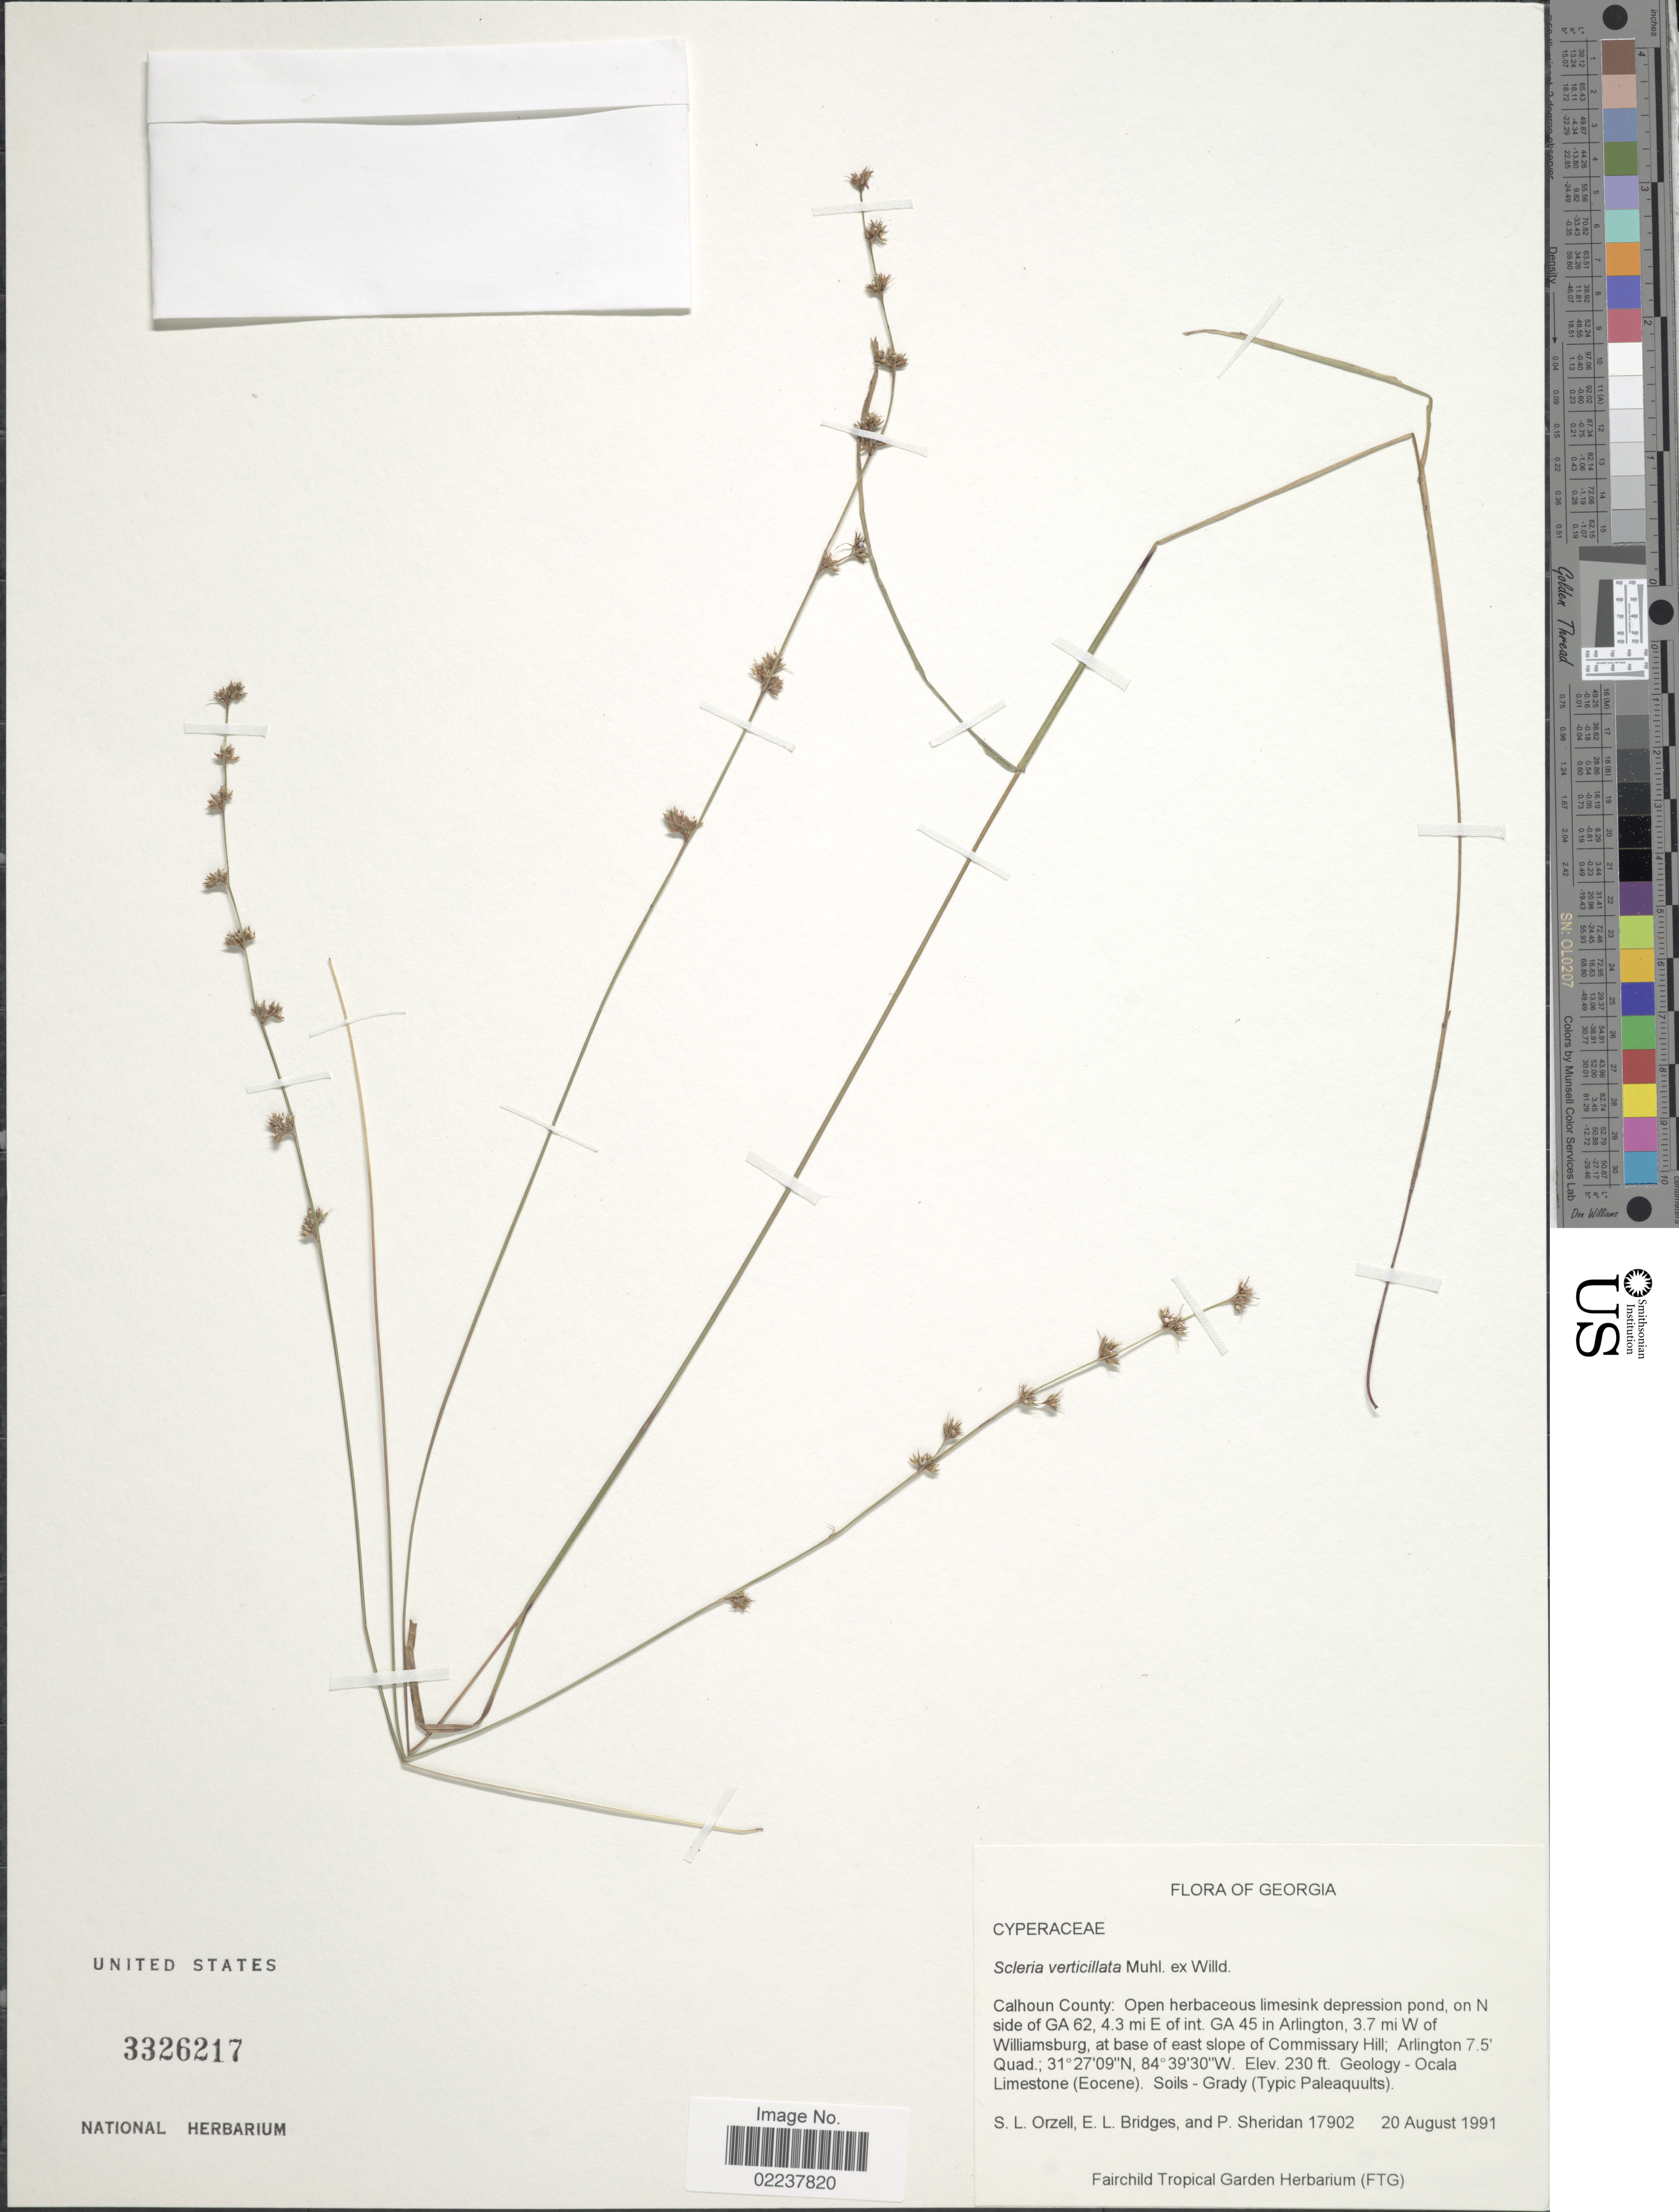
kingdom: Plantae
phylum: Tracheophyta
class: Liliopsida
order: Poales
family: Cyperaceae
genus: Scleria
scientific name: Scleria verticillata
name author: Muhl. ex Willd.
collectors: S. Orzell, E. Bridges & P. Sheridan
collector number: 17902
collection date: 1991-08-20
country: United States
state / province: Georgia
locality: Calhoun County: On N side of GA 62, 4.3 mi E of int. GA 45 in Arlington, 3.7 mi W of Williamsburg, at base of east slope of Commissary Hill; Arlington 7.5' Quad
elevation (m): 70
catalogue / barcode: US 3326217